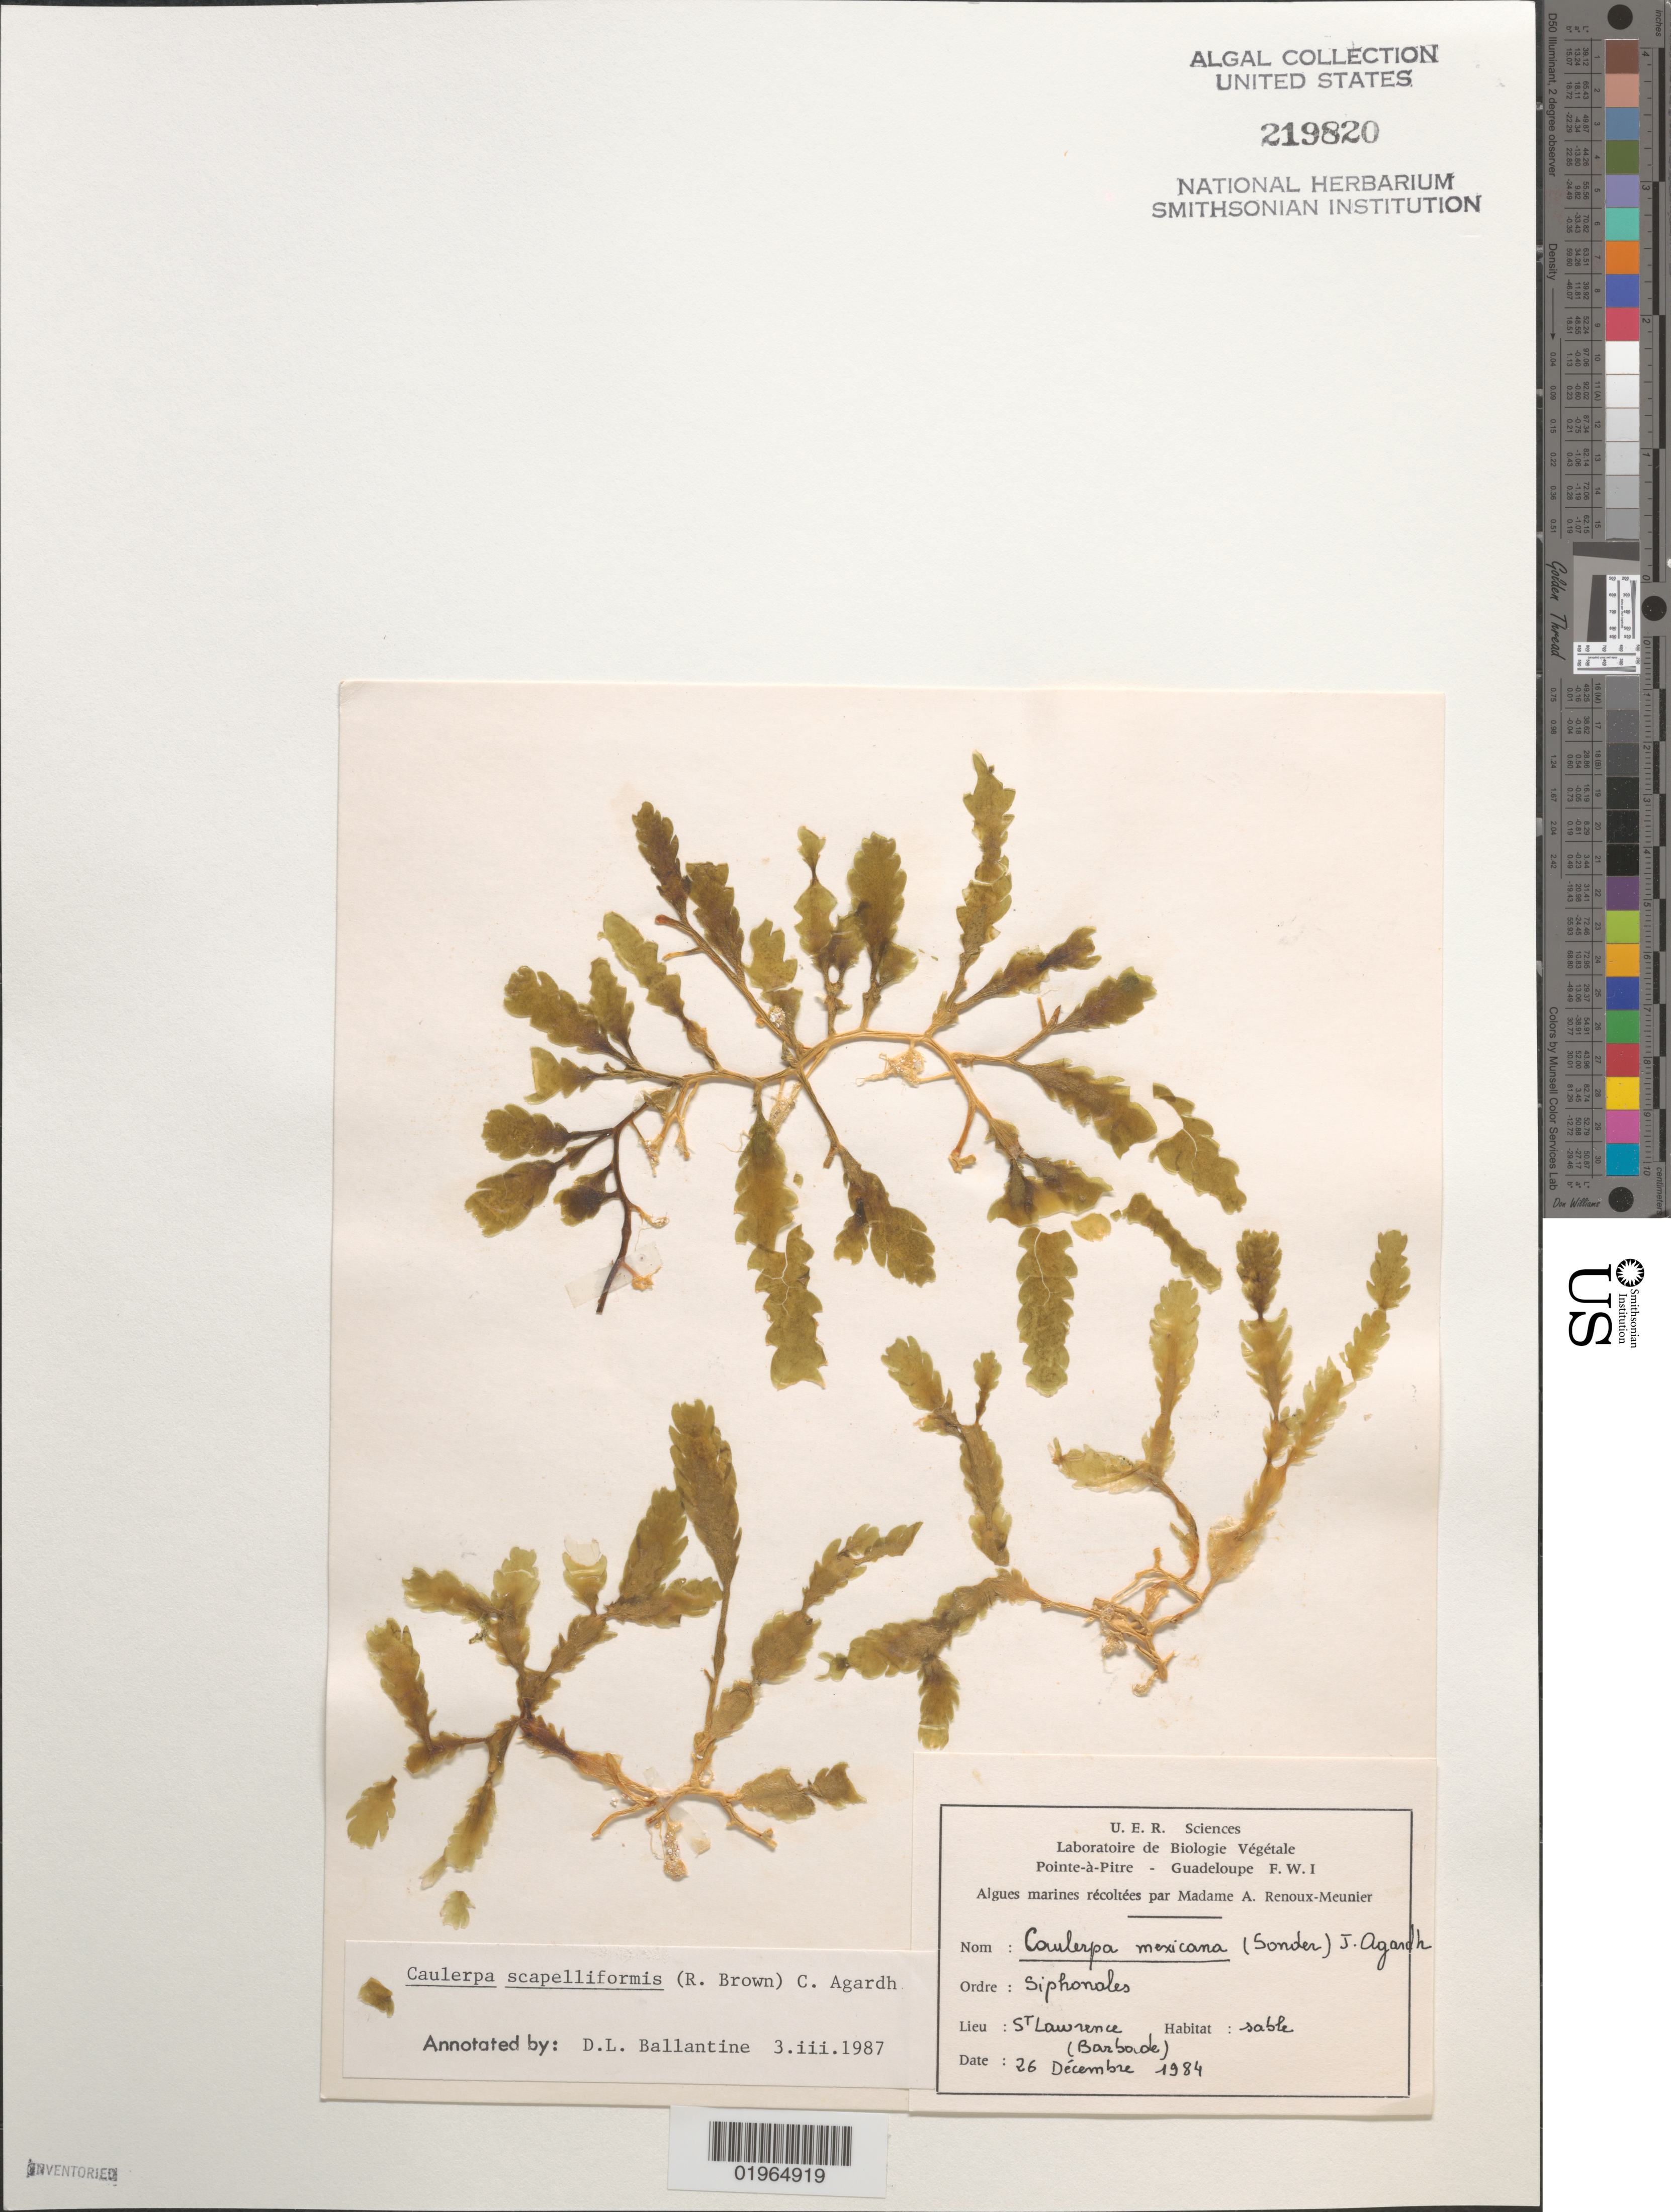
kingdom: Plantae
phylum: Chlorophyta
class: Ulvophyceae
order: Bryopsidales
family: Caulerpaceae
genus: Caulerpa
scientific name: Caulerpa scalpelliformis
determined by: Ballantine, D. L.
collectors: A. Renoux-Meunier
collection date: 1984-12-26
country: Guadeloupe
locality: St Lawrence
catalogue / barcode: US 219820